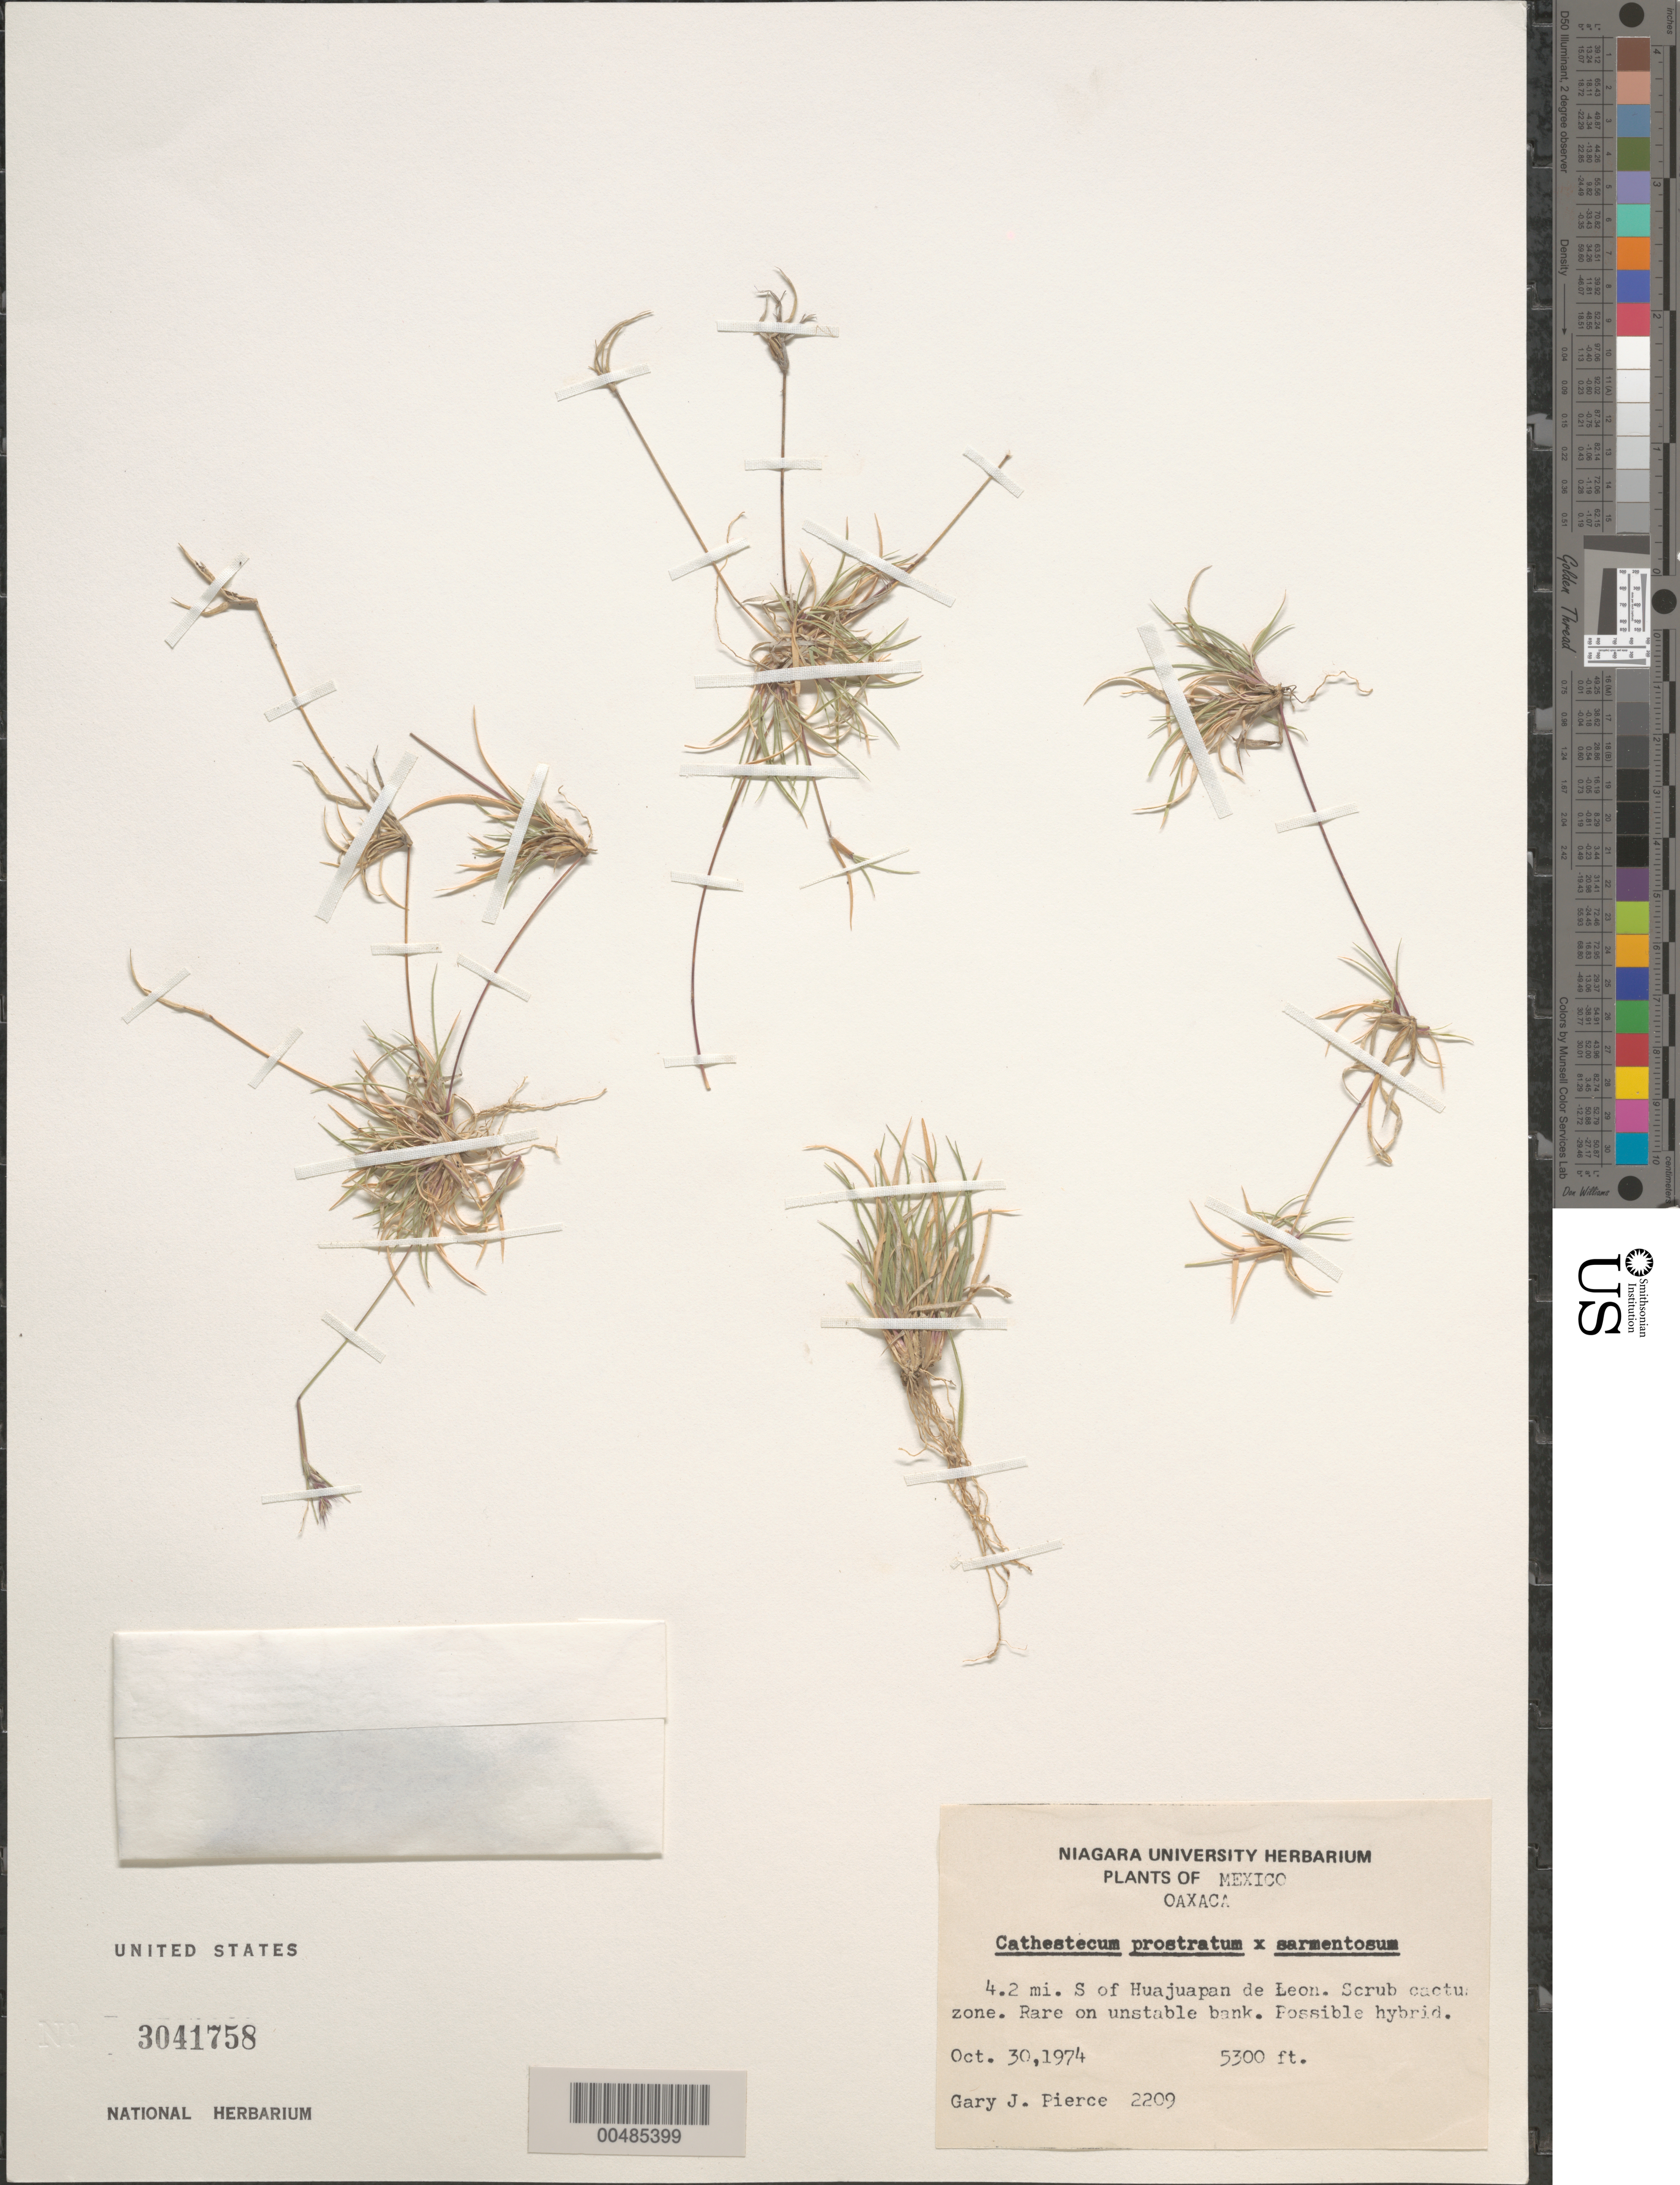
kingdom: Plantae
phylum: Tracheophyta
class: Liliopsida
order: Poales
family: Poaceae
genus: Cathestecum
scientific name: Cathestecum prostratum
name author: J. Presl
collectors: G. Pierce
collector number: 2209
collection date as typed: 30 Oct 1974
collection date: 1974-10-30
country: Mexico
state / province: Oaxaca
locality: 4.2 mi S of Huajuapan de Leon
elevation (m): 1615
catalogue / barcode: US 3041758